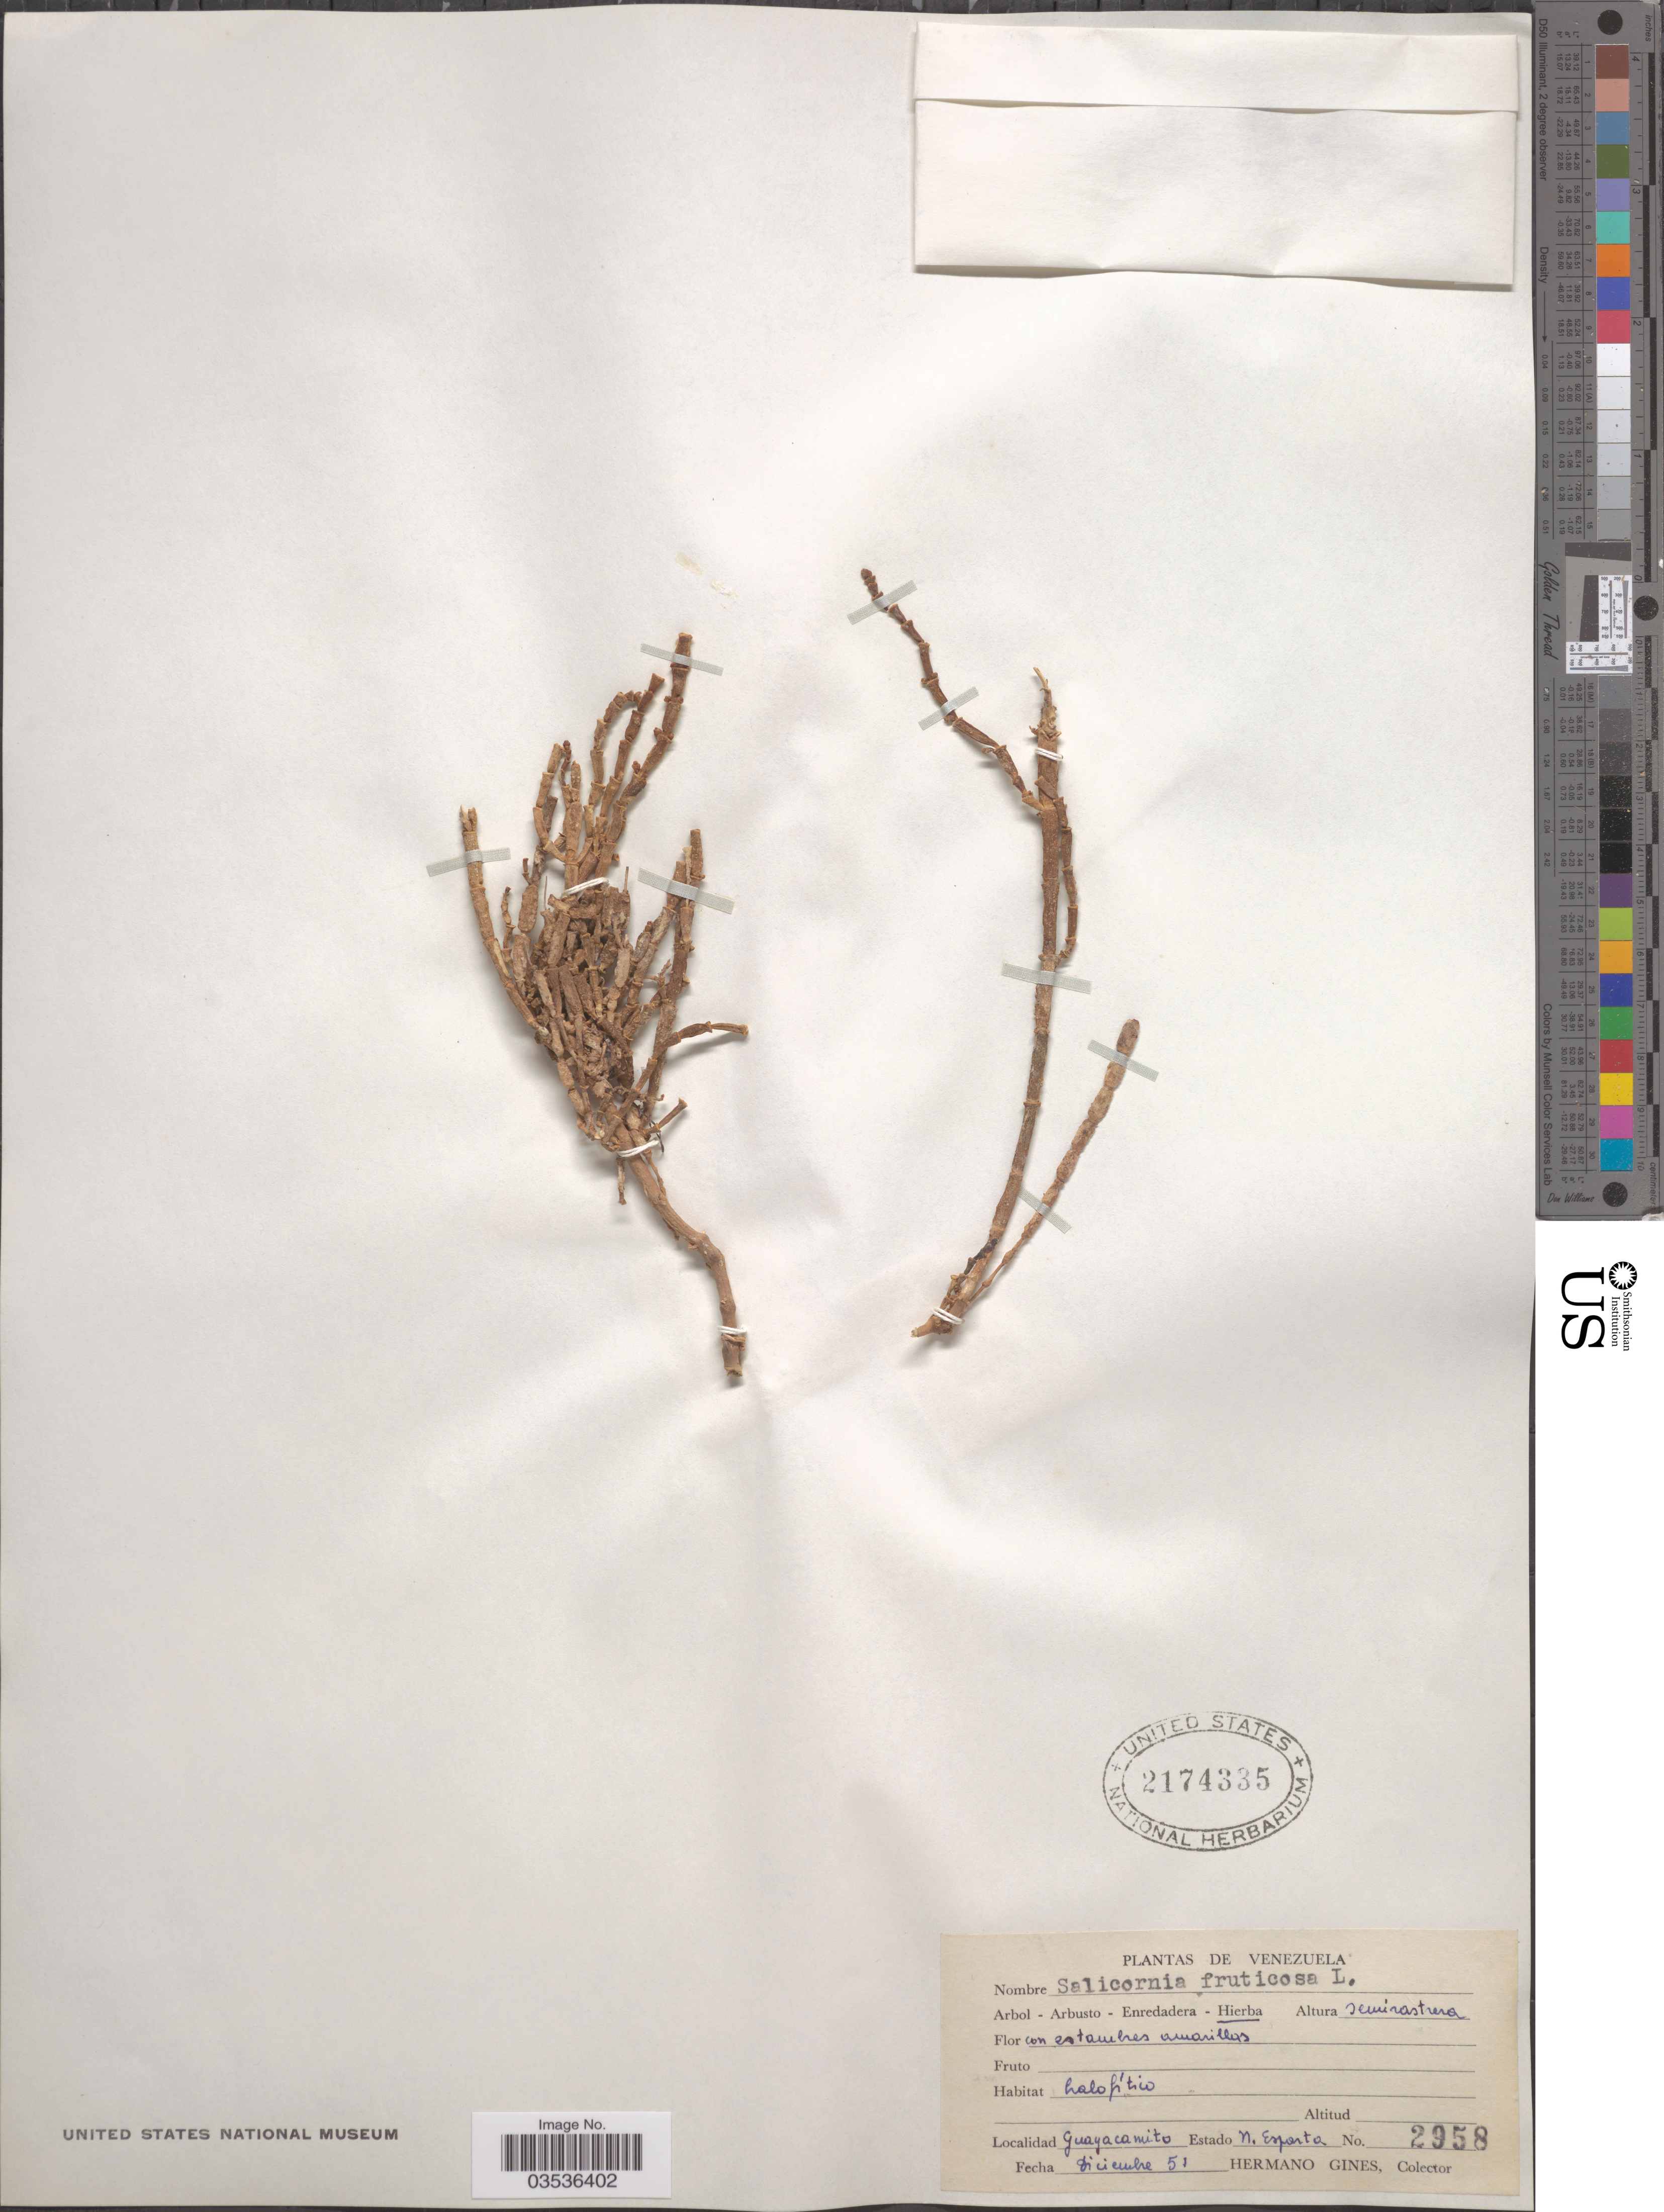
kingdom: Plantae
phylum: Tracheophyta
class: Magnoliopsida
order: Caryophyllales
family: Amaranthaceae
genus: Salicornia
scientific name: Salicornia fruticosa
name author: (L.) L.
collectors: Bro. Gines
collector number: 2958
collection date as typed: Transcribed d/m/y: /12/51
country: Venezuela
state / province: Nueva Esparta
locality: Guayacamito.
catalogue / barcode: US 2174335